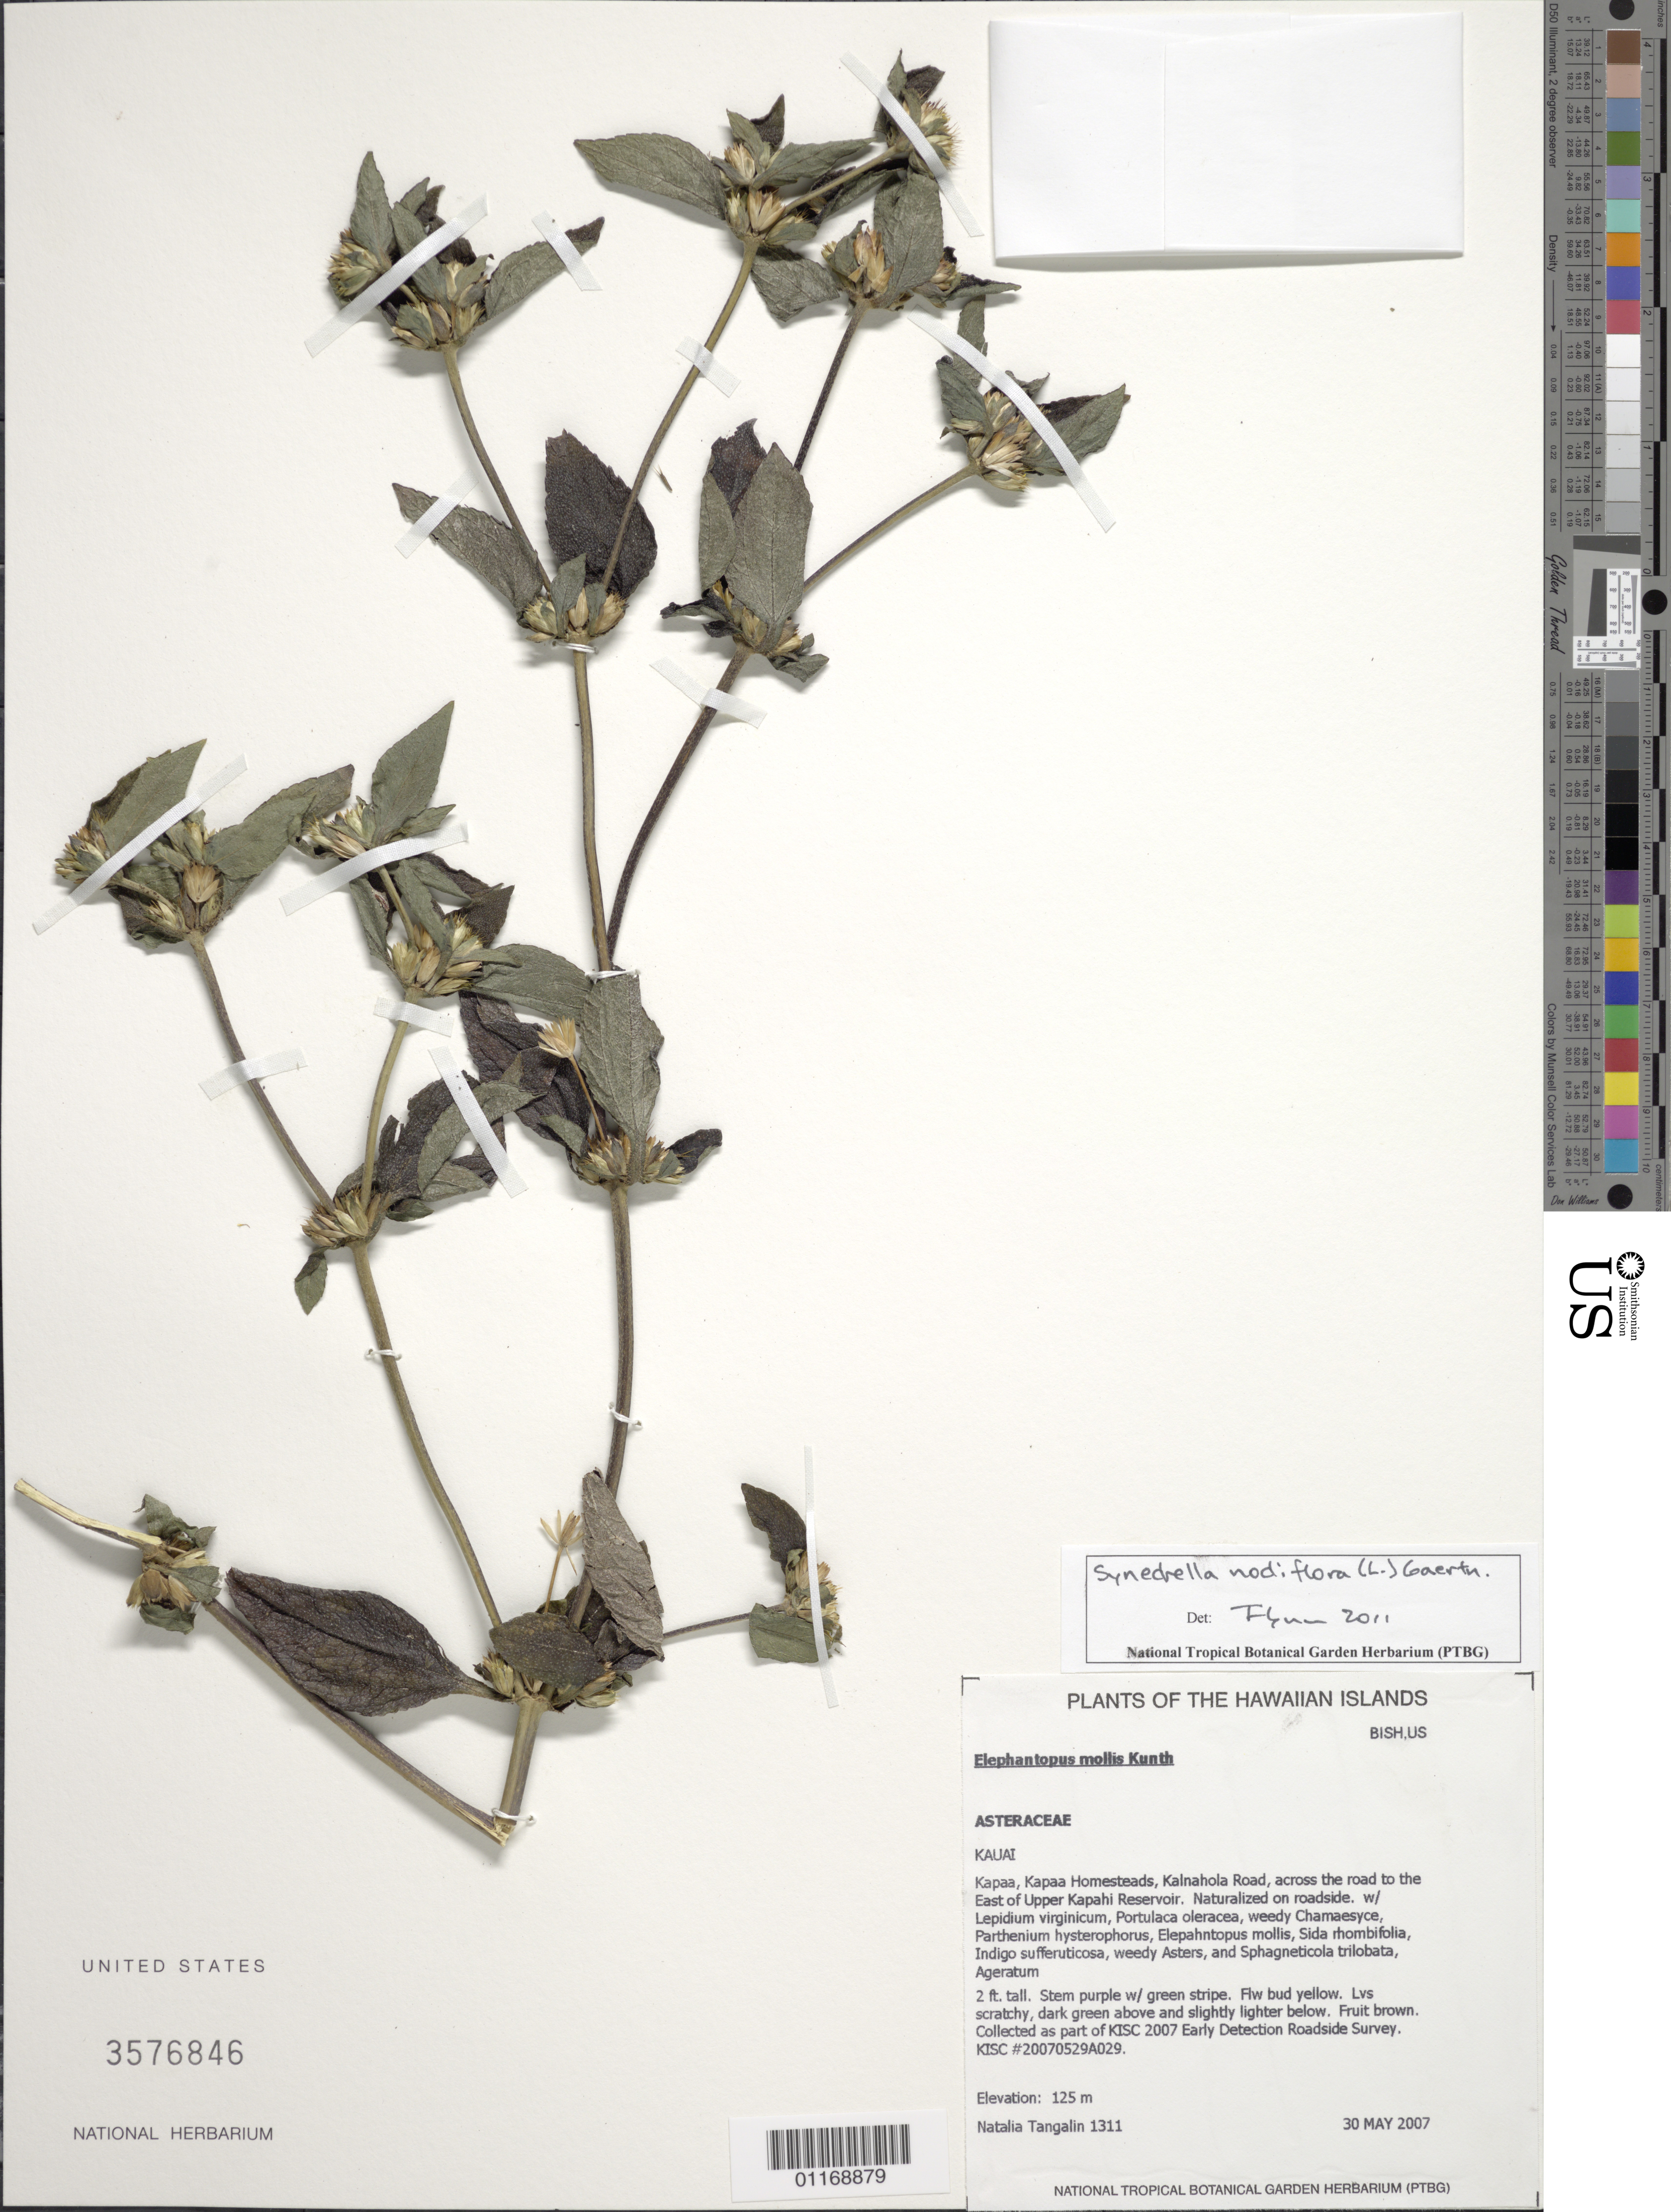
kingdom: Plantae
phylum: Tracheophyta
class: Magnoliopsida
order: Asterales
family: Asteraceae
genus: Synedrella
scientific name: Synedrella nodiflora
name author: (L.) Gaertn.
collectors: N. Tangalin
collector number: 1311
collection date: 2007-05-30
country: United States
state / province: Hawaii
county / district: Kauai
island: Kaua'i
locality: Kapaa, Kapaa Homesteads, Kalnahola Road, across the road to the East of Upper Kapahi Reservoir.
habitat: Roadside.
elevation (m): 125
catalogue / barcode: US 3576846